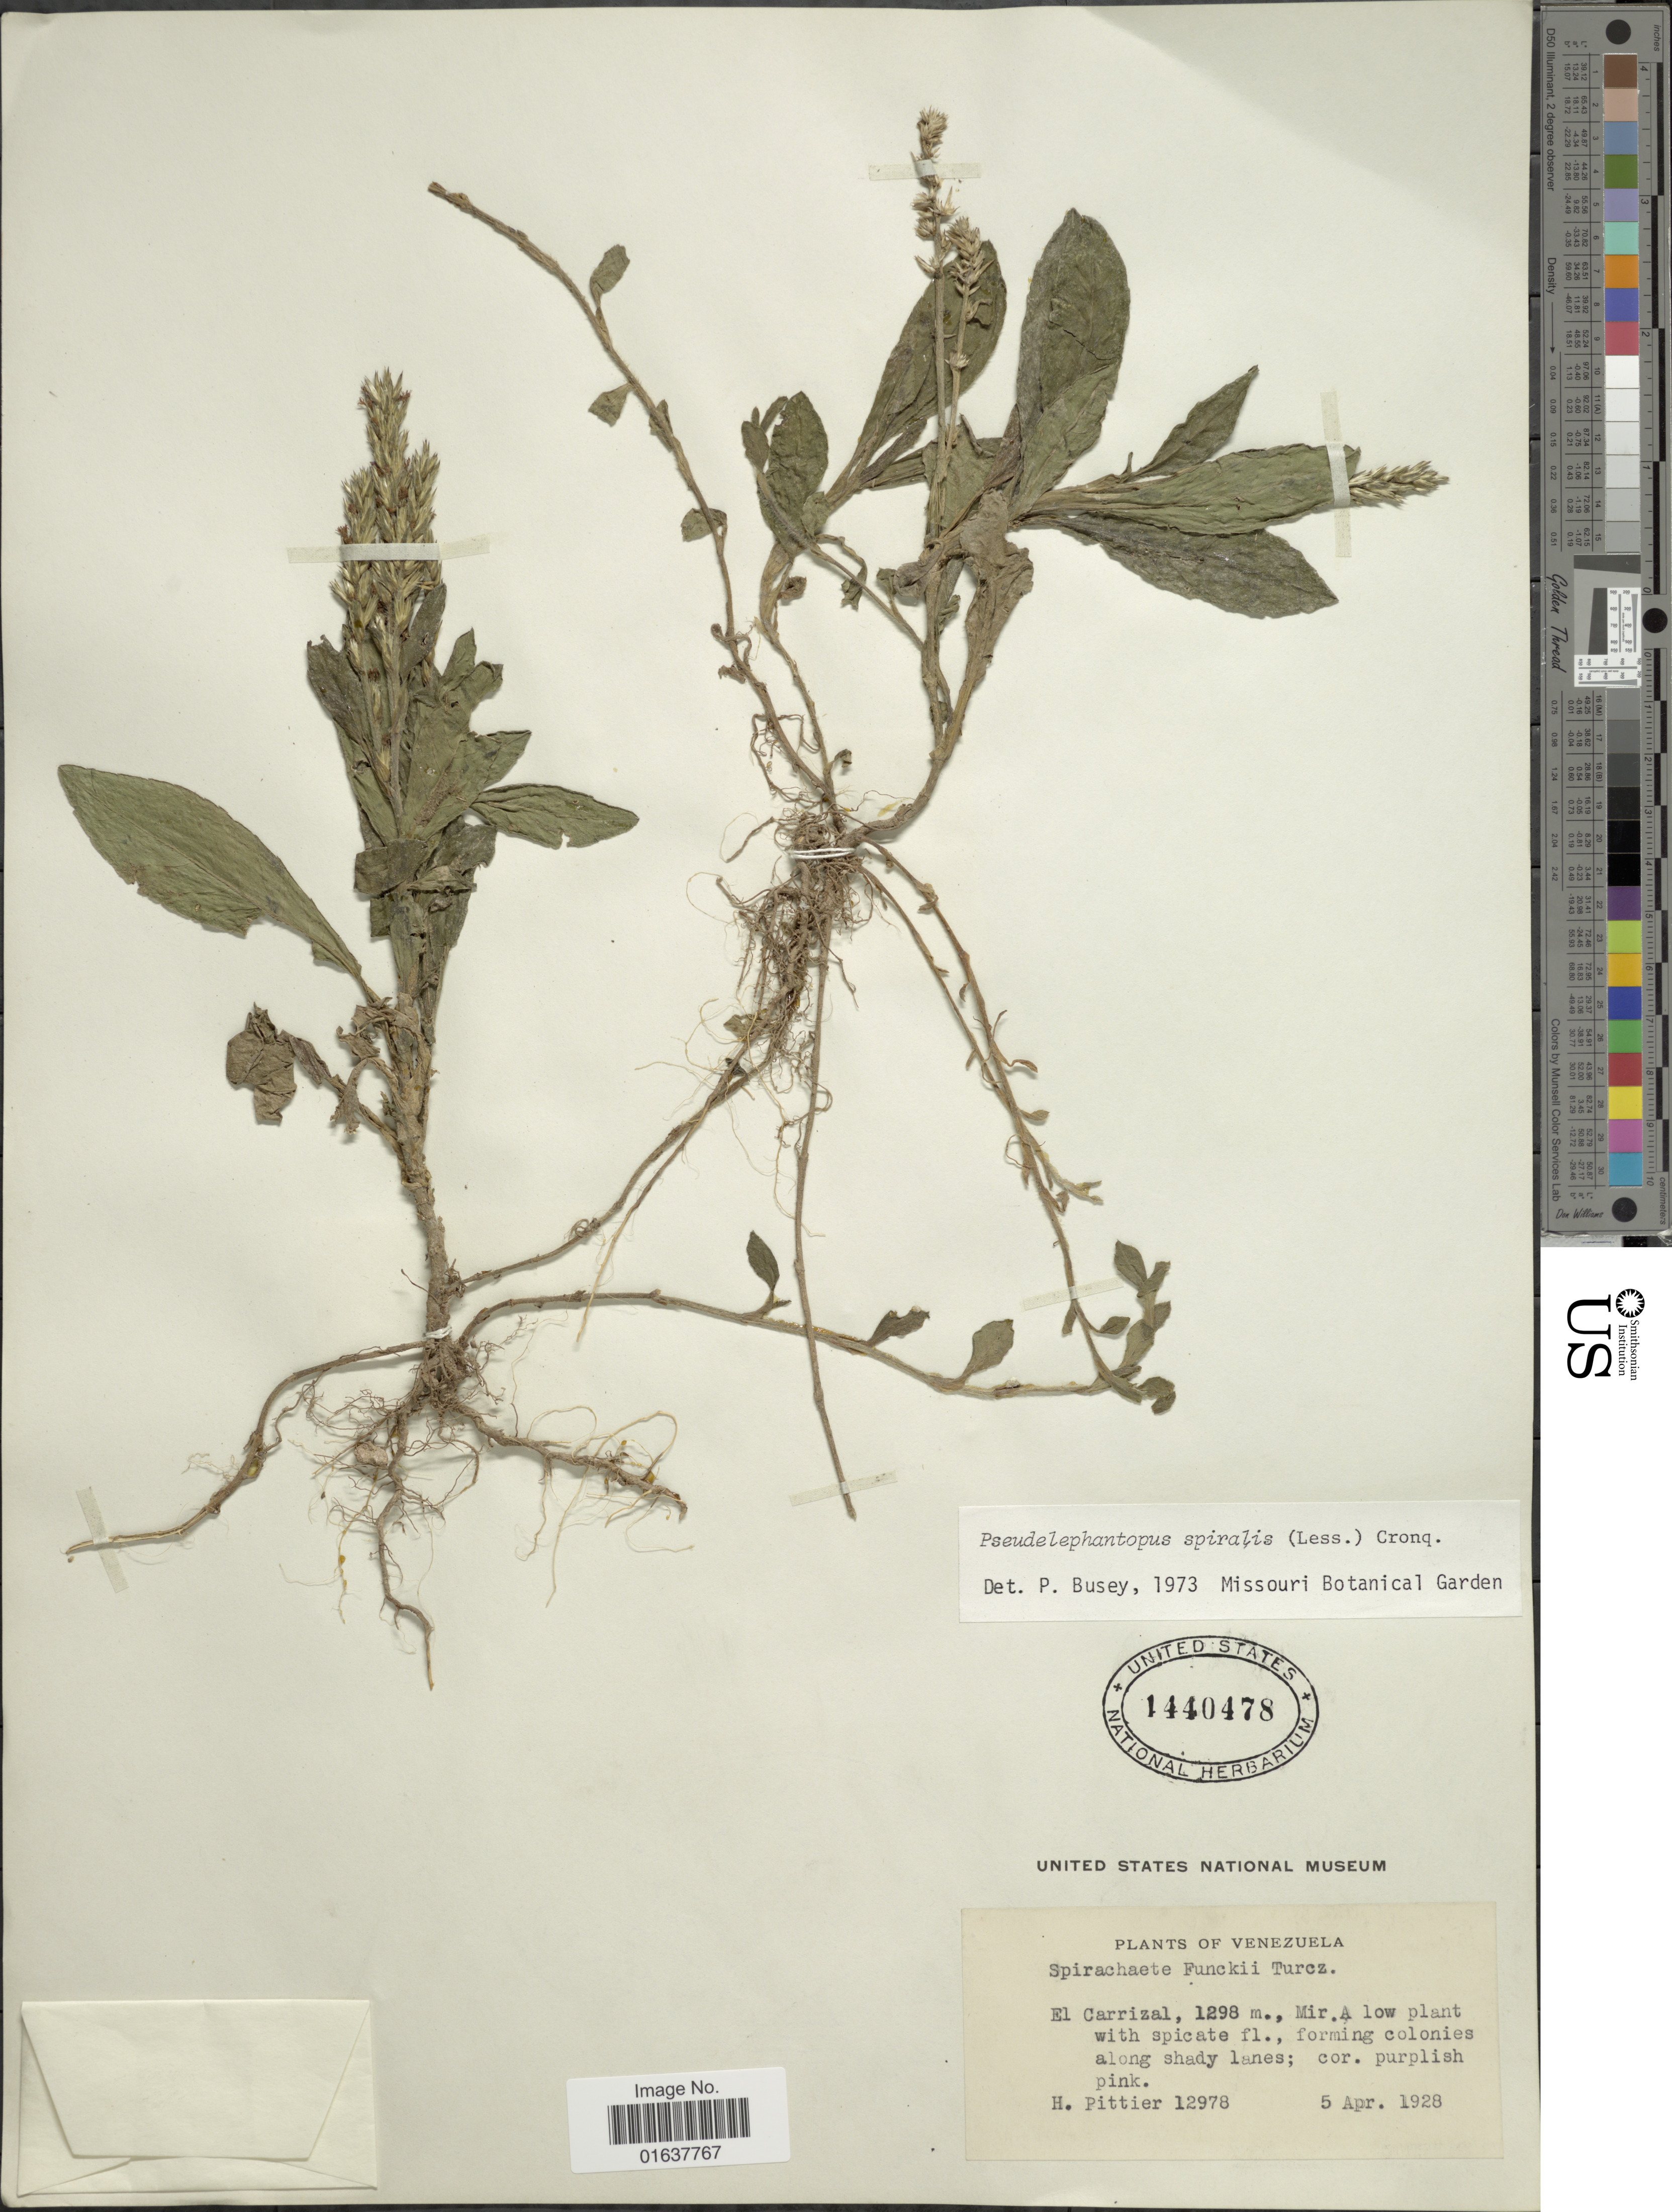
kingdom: Plantae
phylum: Tracheophyta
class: Magnoliopsida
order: Asterales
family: Asteraceae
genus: Pseudelephantopus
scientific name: Pseudelephantopus spiralis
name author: (Less.) Cronquist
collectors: H. F. Pittier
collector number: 12978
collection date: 1928-04-05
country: Venezuela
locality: El Carrizal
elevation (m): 1298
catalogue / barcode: US 1440478